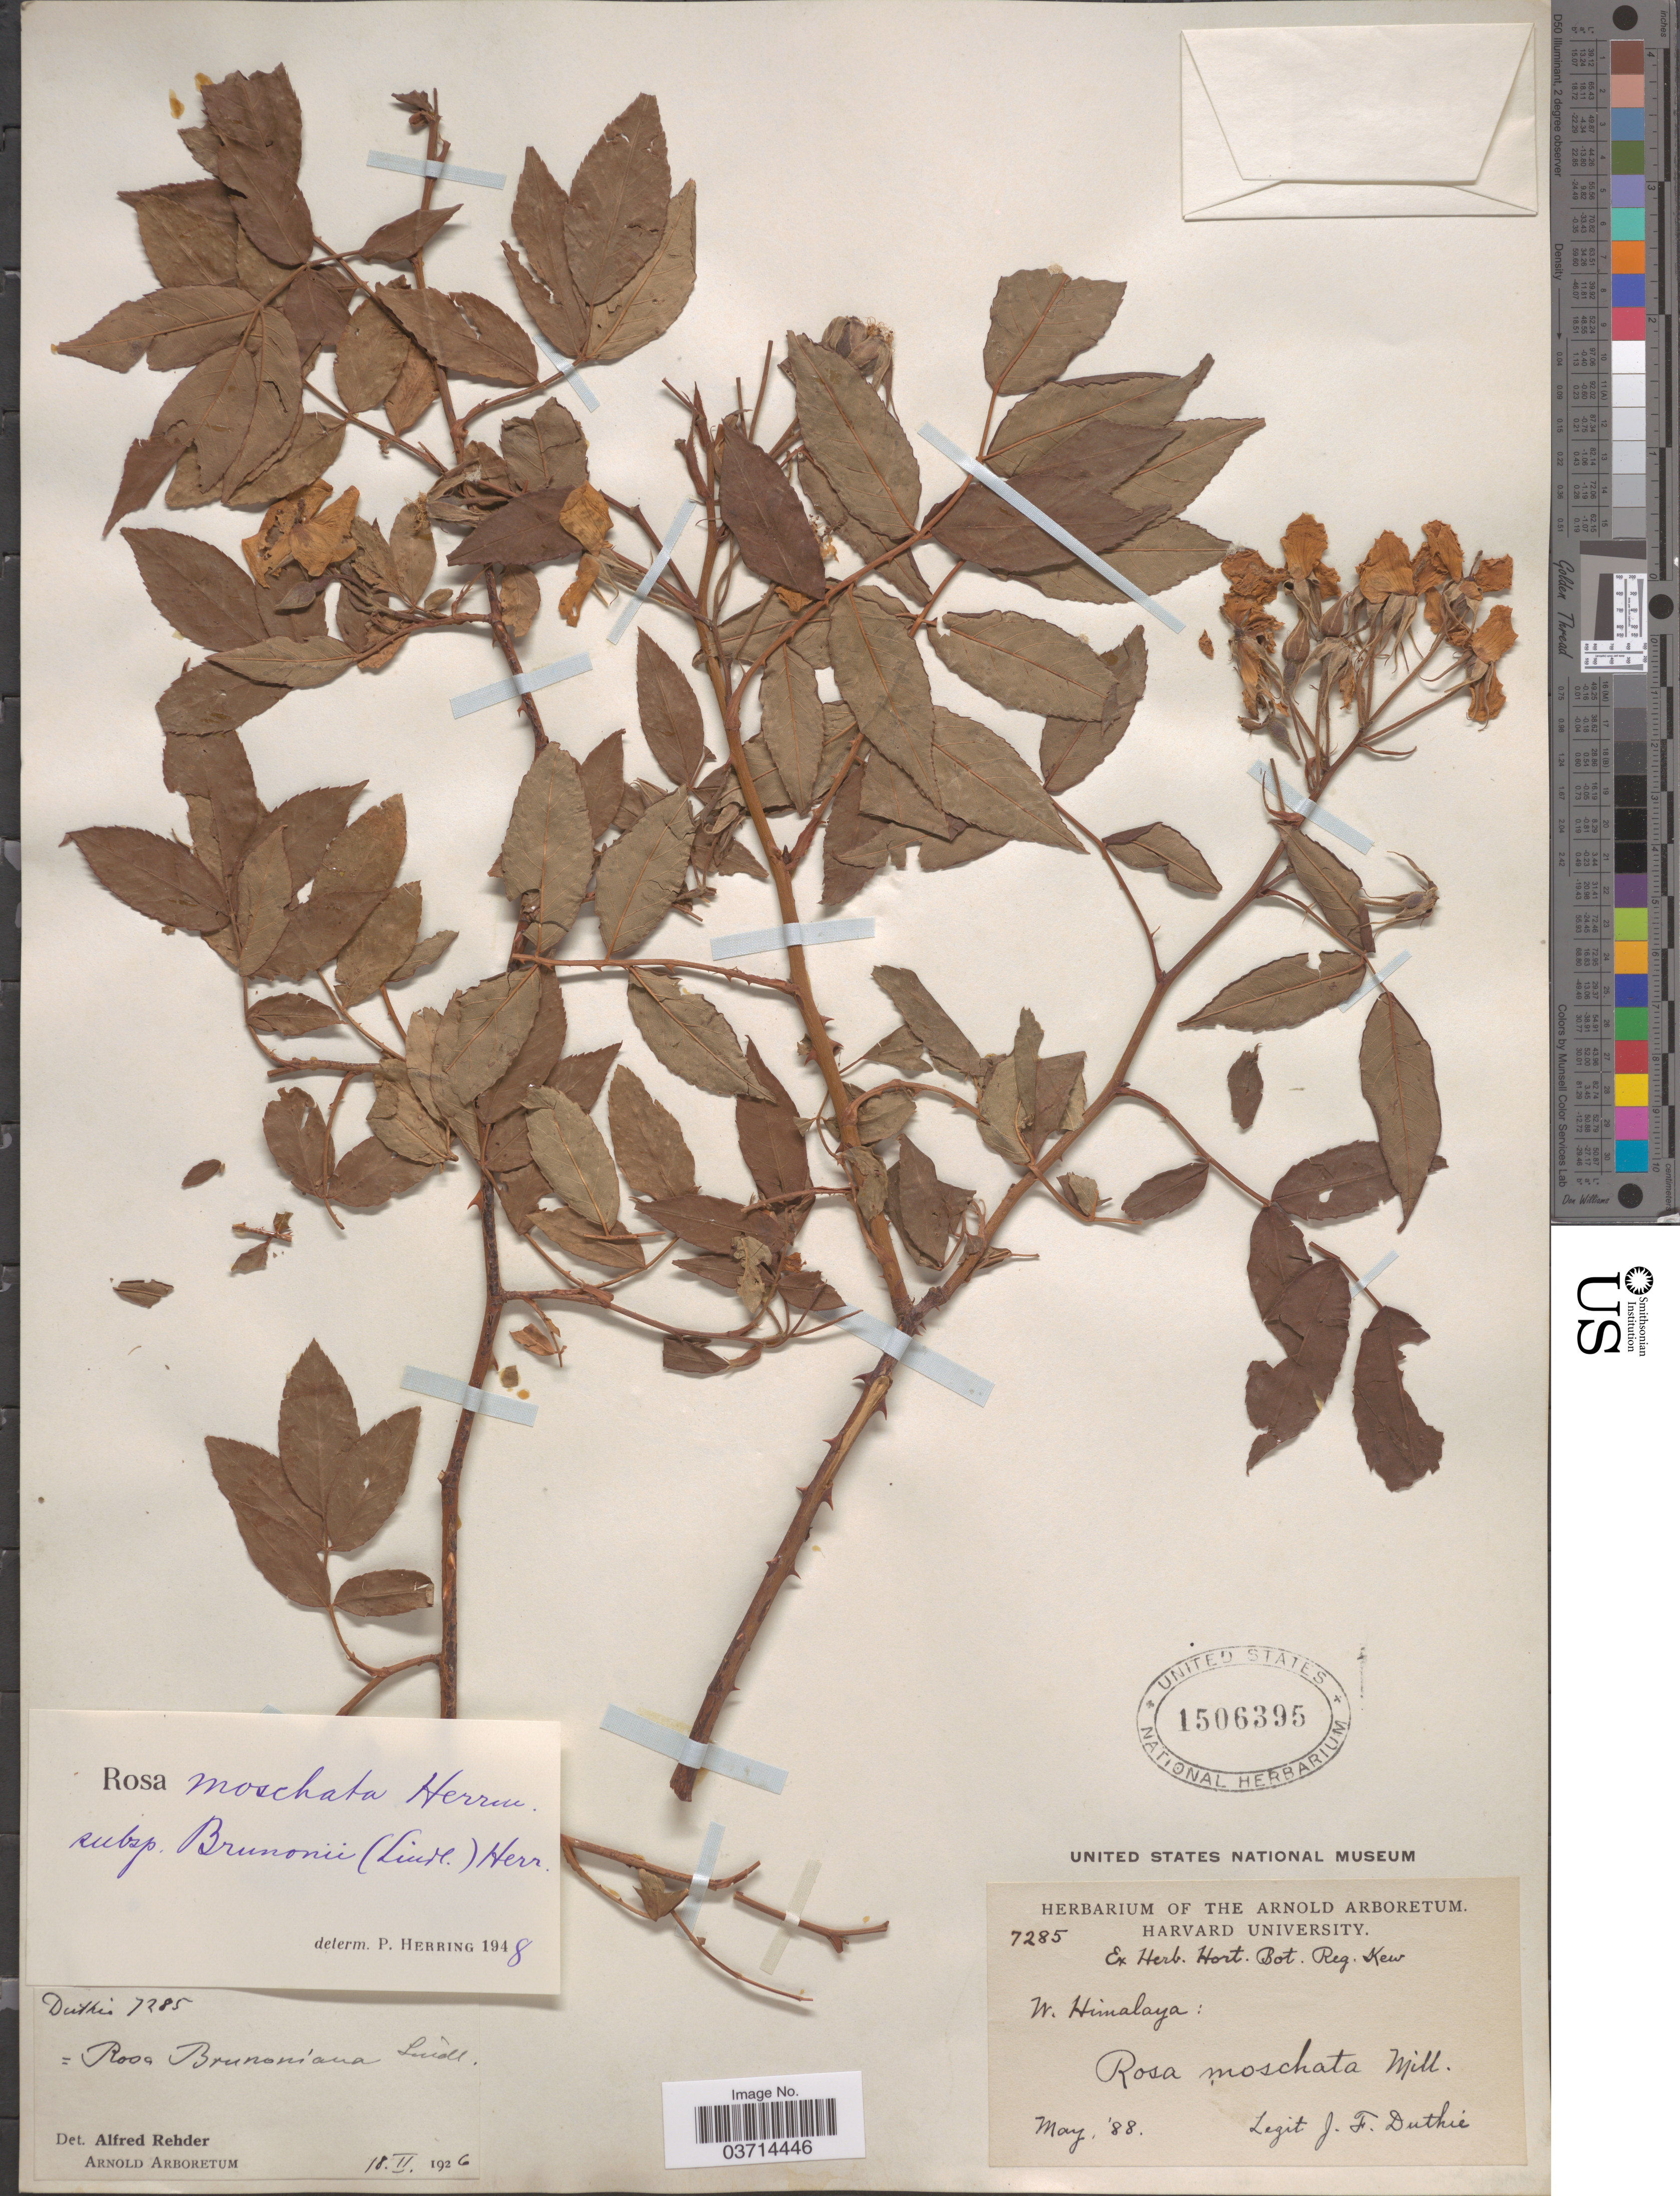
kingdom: Plantae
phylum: Tracheophyta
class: Magnoliopsida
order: Rosales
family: Rosaceae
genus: Rosa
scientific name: Rosa brunonii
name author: Lindl.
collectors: J. F. Duthie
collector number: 7285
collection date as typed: Transcribed d/m/y: /5/88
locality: W. Himalaya.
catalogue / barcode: US 1506395